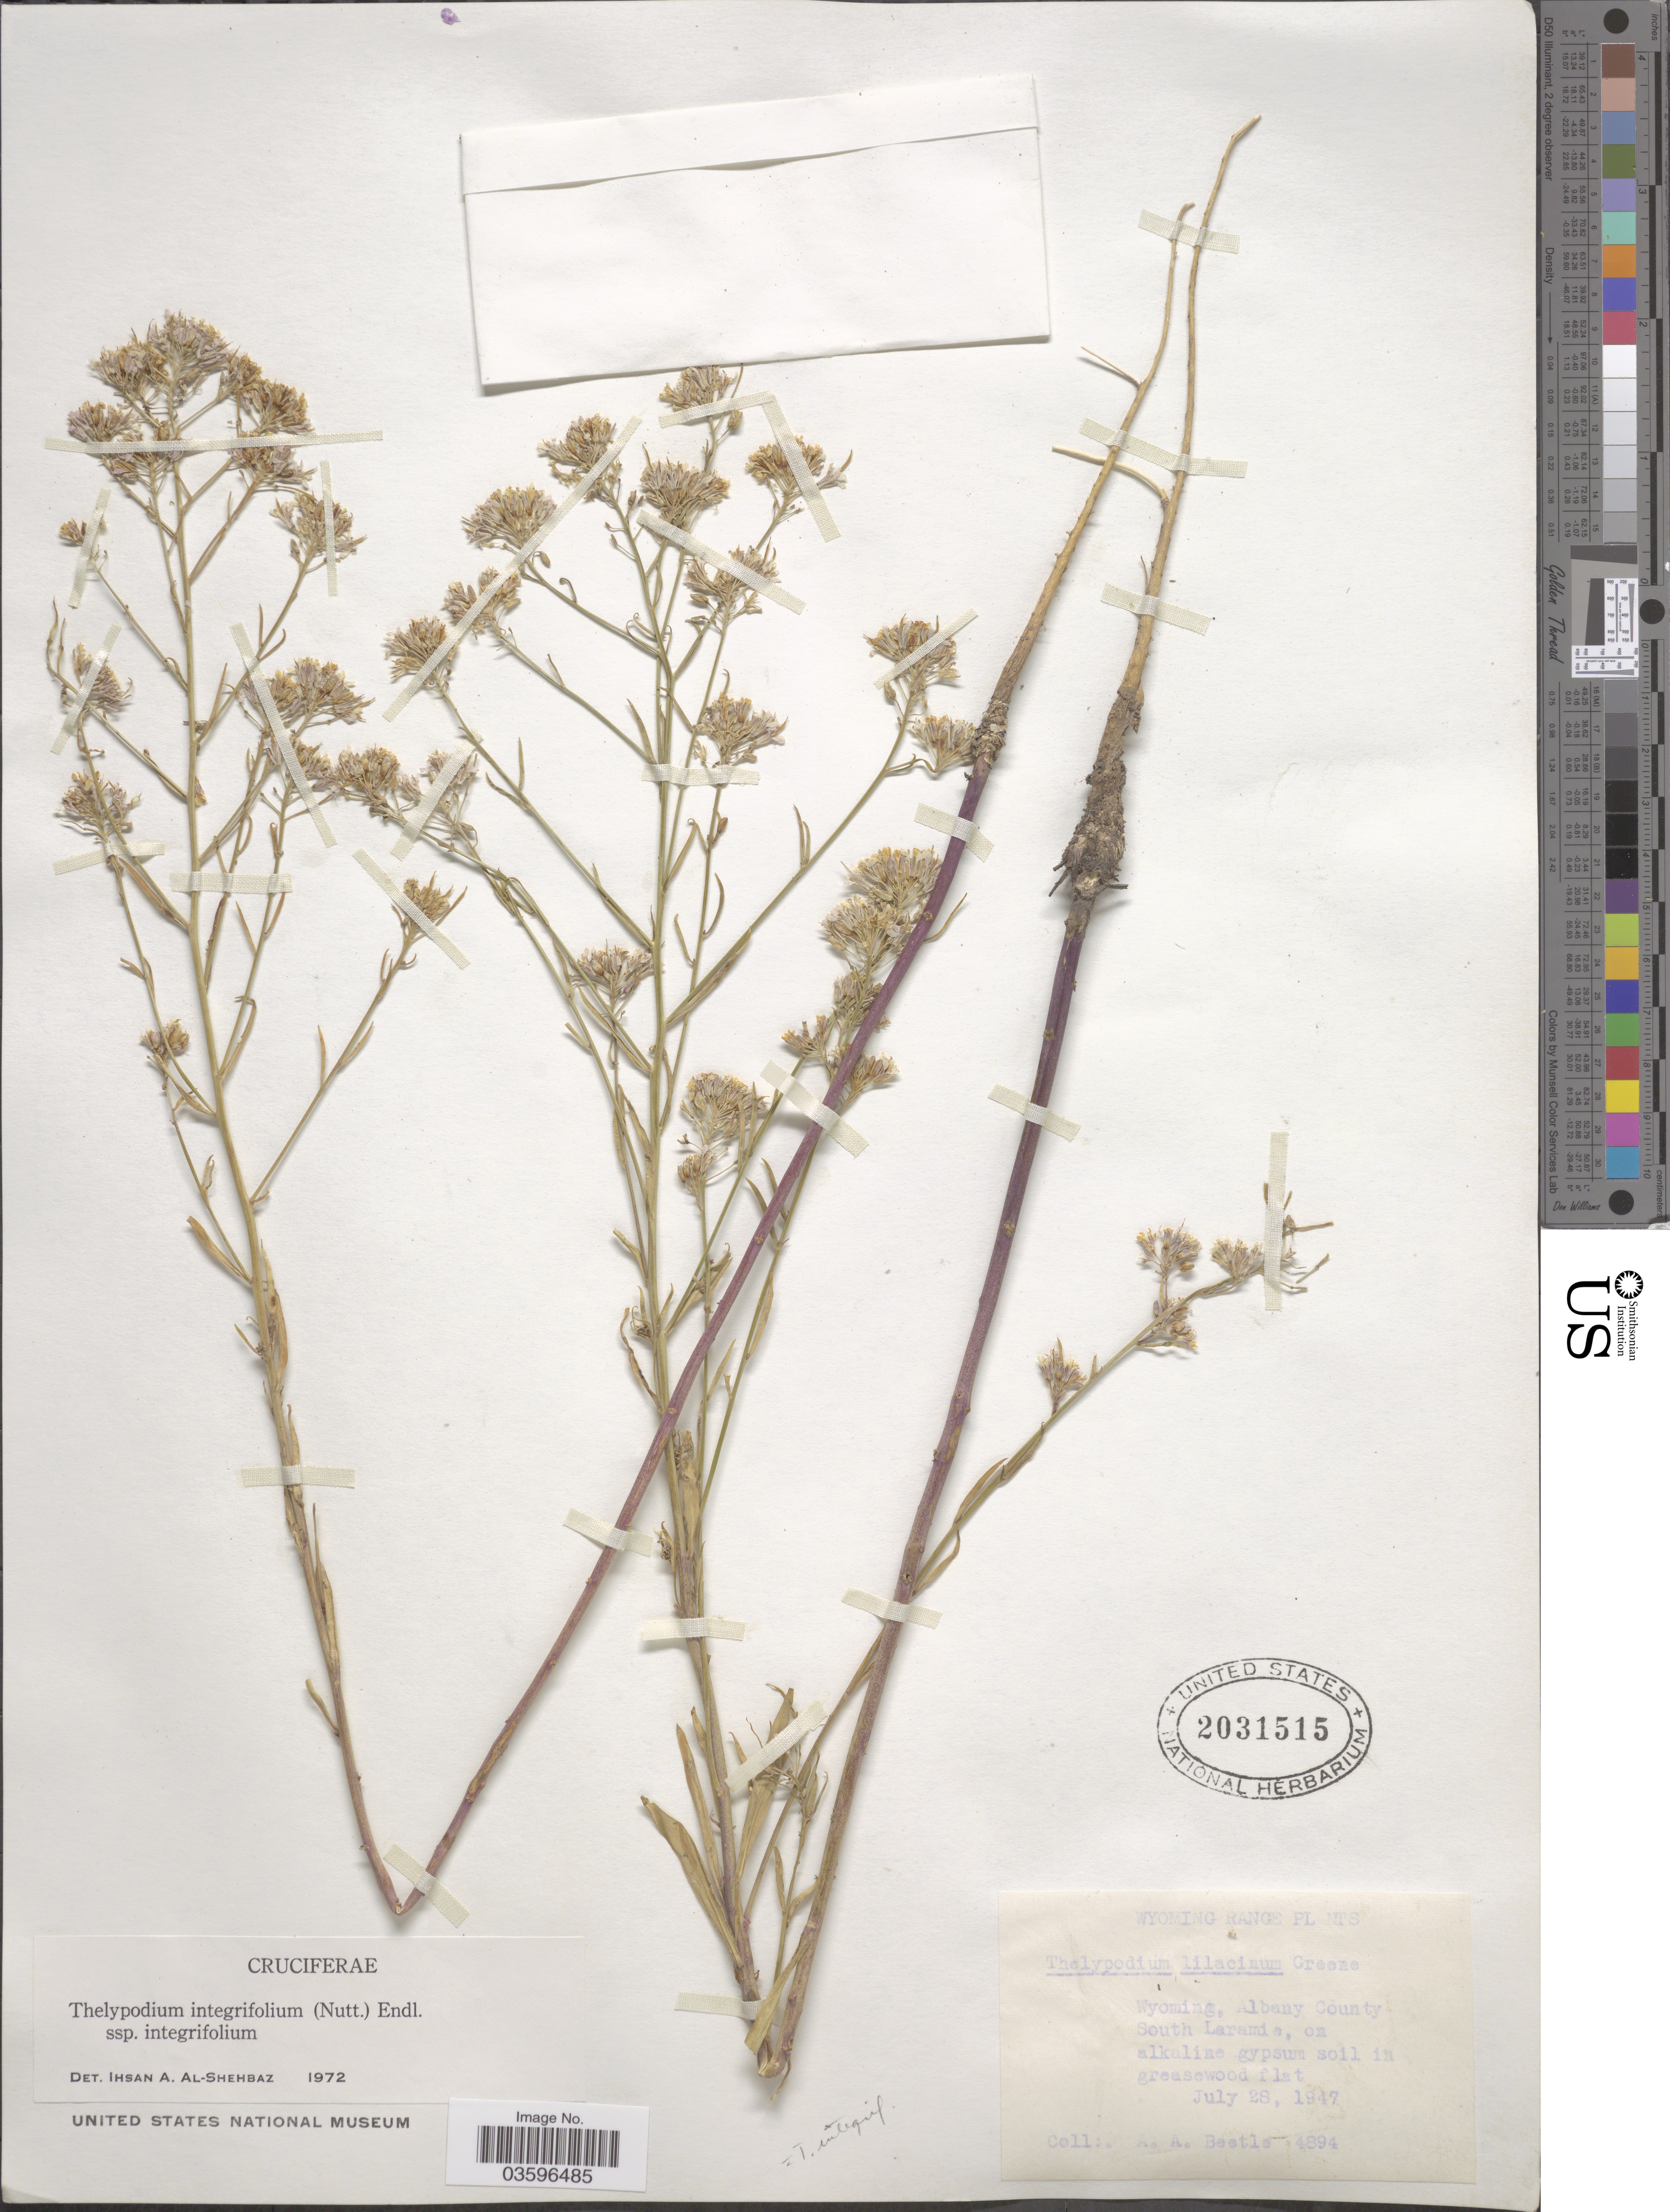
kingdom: Plantae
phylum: Tracheophyta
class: Magnoliopsida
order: Brassicales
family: Brassicaceae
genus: Thelypodium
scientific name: Thelypodium integrifolium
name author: (Nutt.) Endl.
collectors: A. A. Beetle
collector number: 4894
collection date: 1947-07-28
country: United States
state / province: Wyoming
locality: Wyoming Range. Albany County. South Laramie.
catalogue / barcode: US 2031515